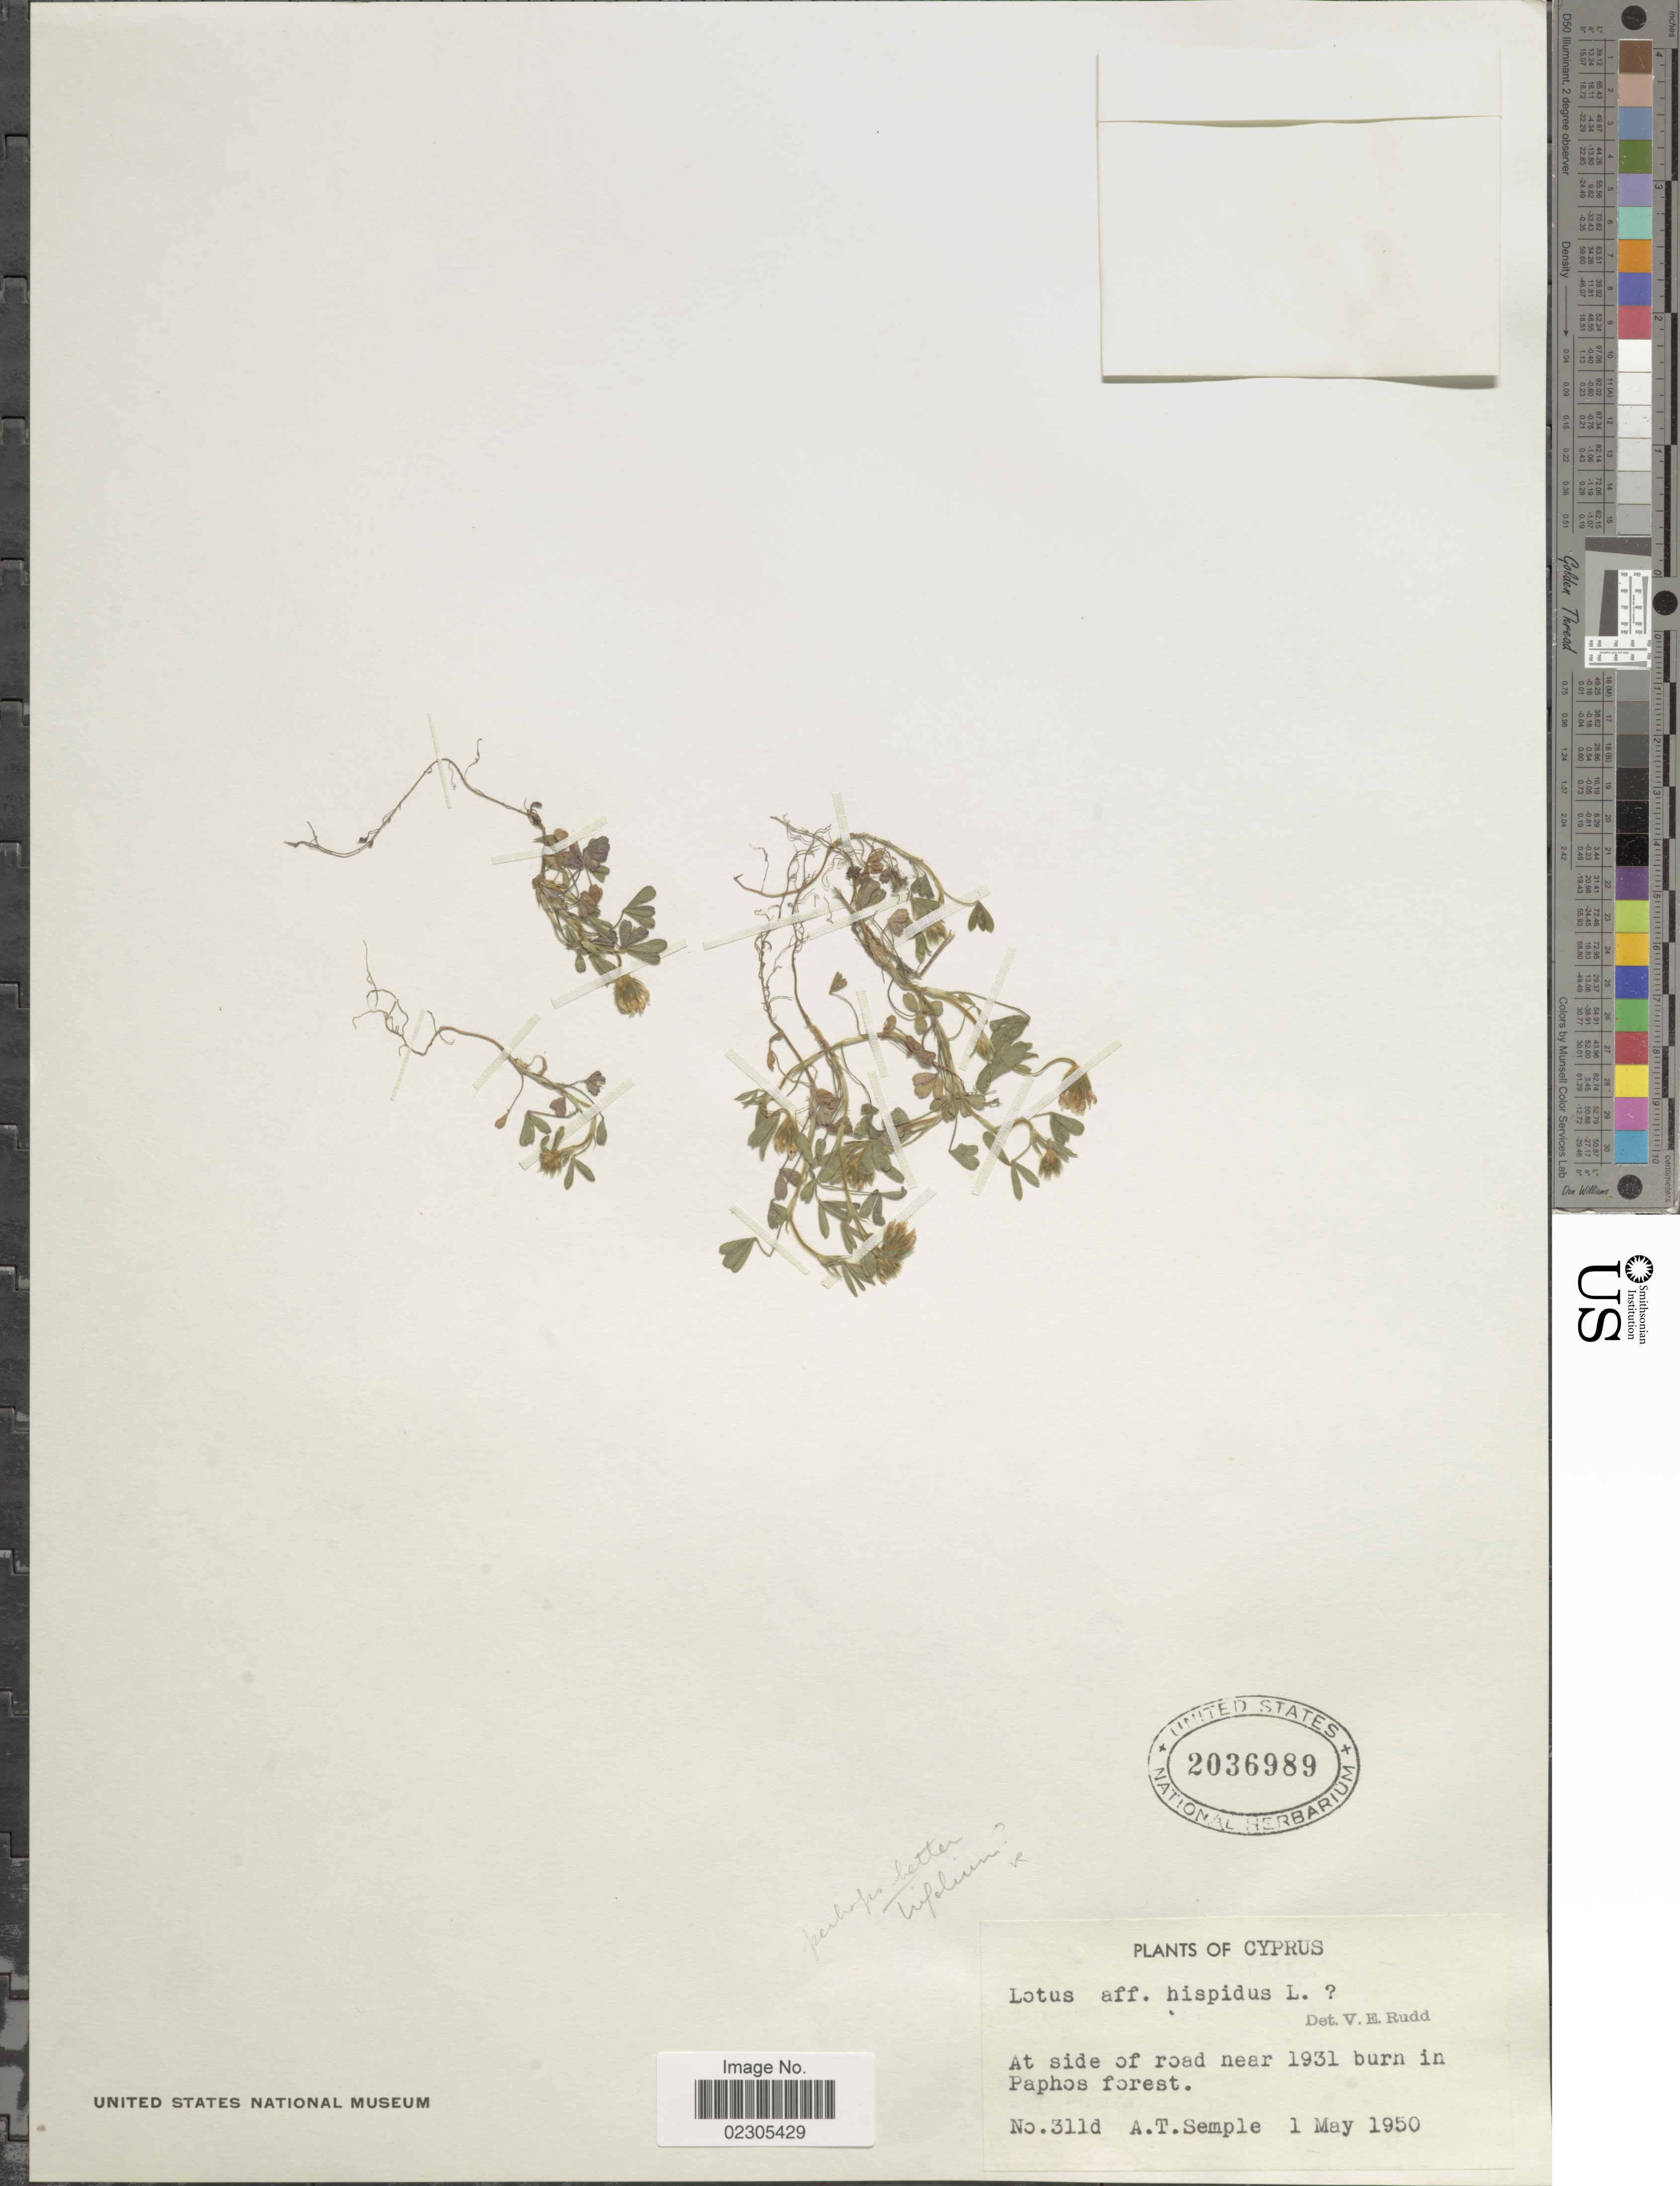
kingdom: Plantae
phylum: Tracheophyta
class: Magnoliopsida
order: Fabales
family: Fabaceae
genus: Trifolium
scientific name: Trifolium sp.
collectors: A. Semple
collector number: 311d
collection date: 1950-05-01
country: Cyprus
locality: At side of road near 1931 burn in Paphos forest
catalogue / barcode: US 2036989